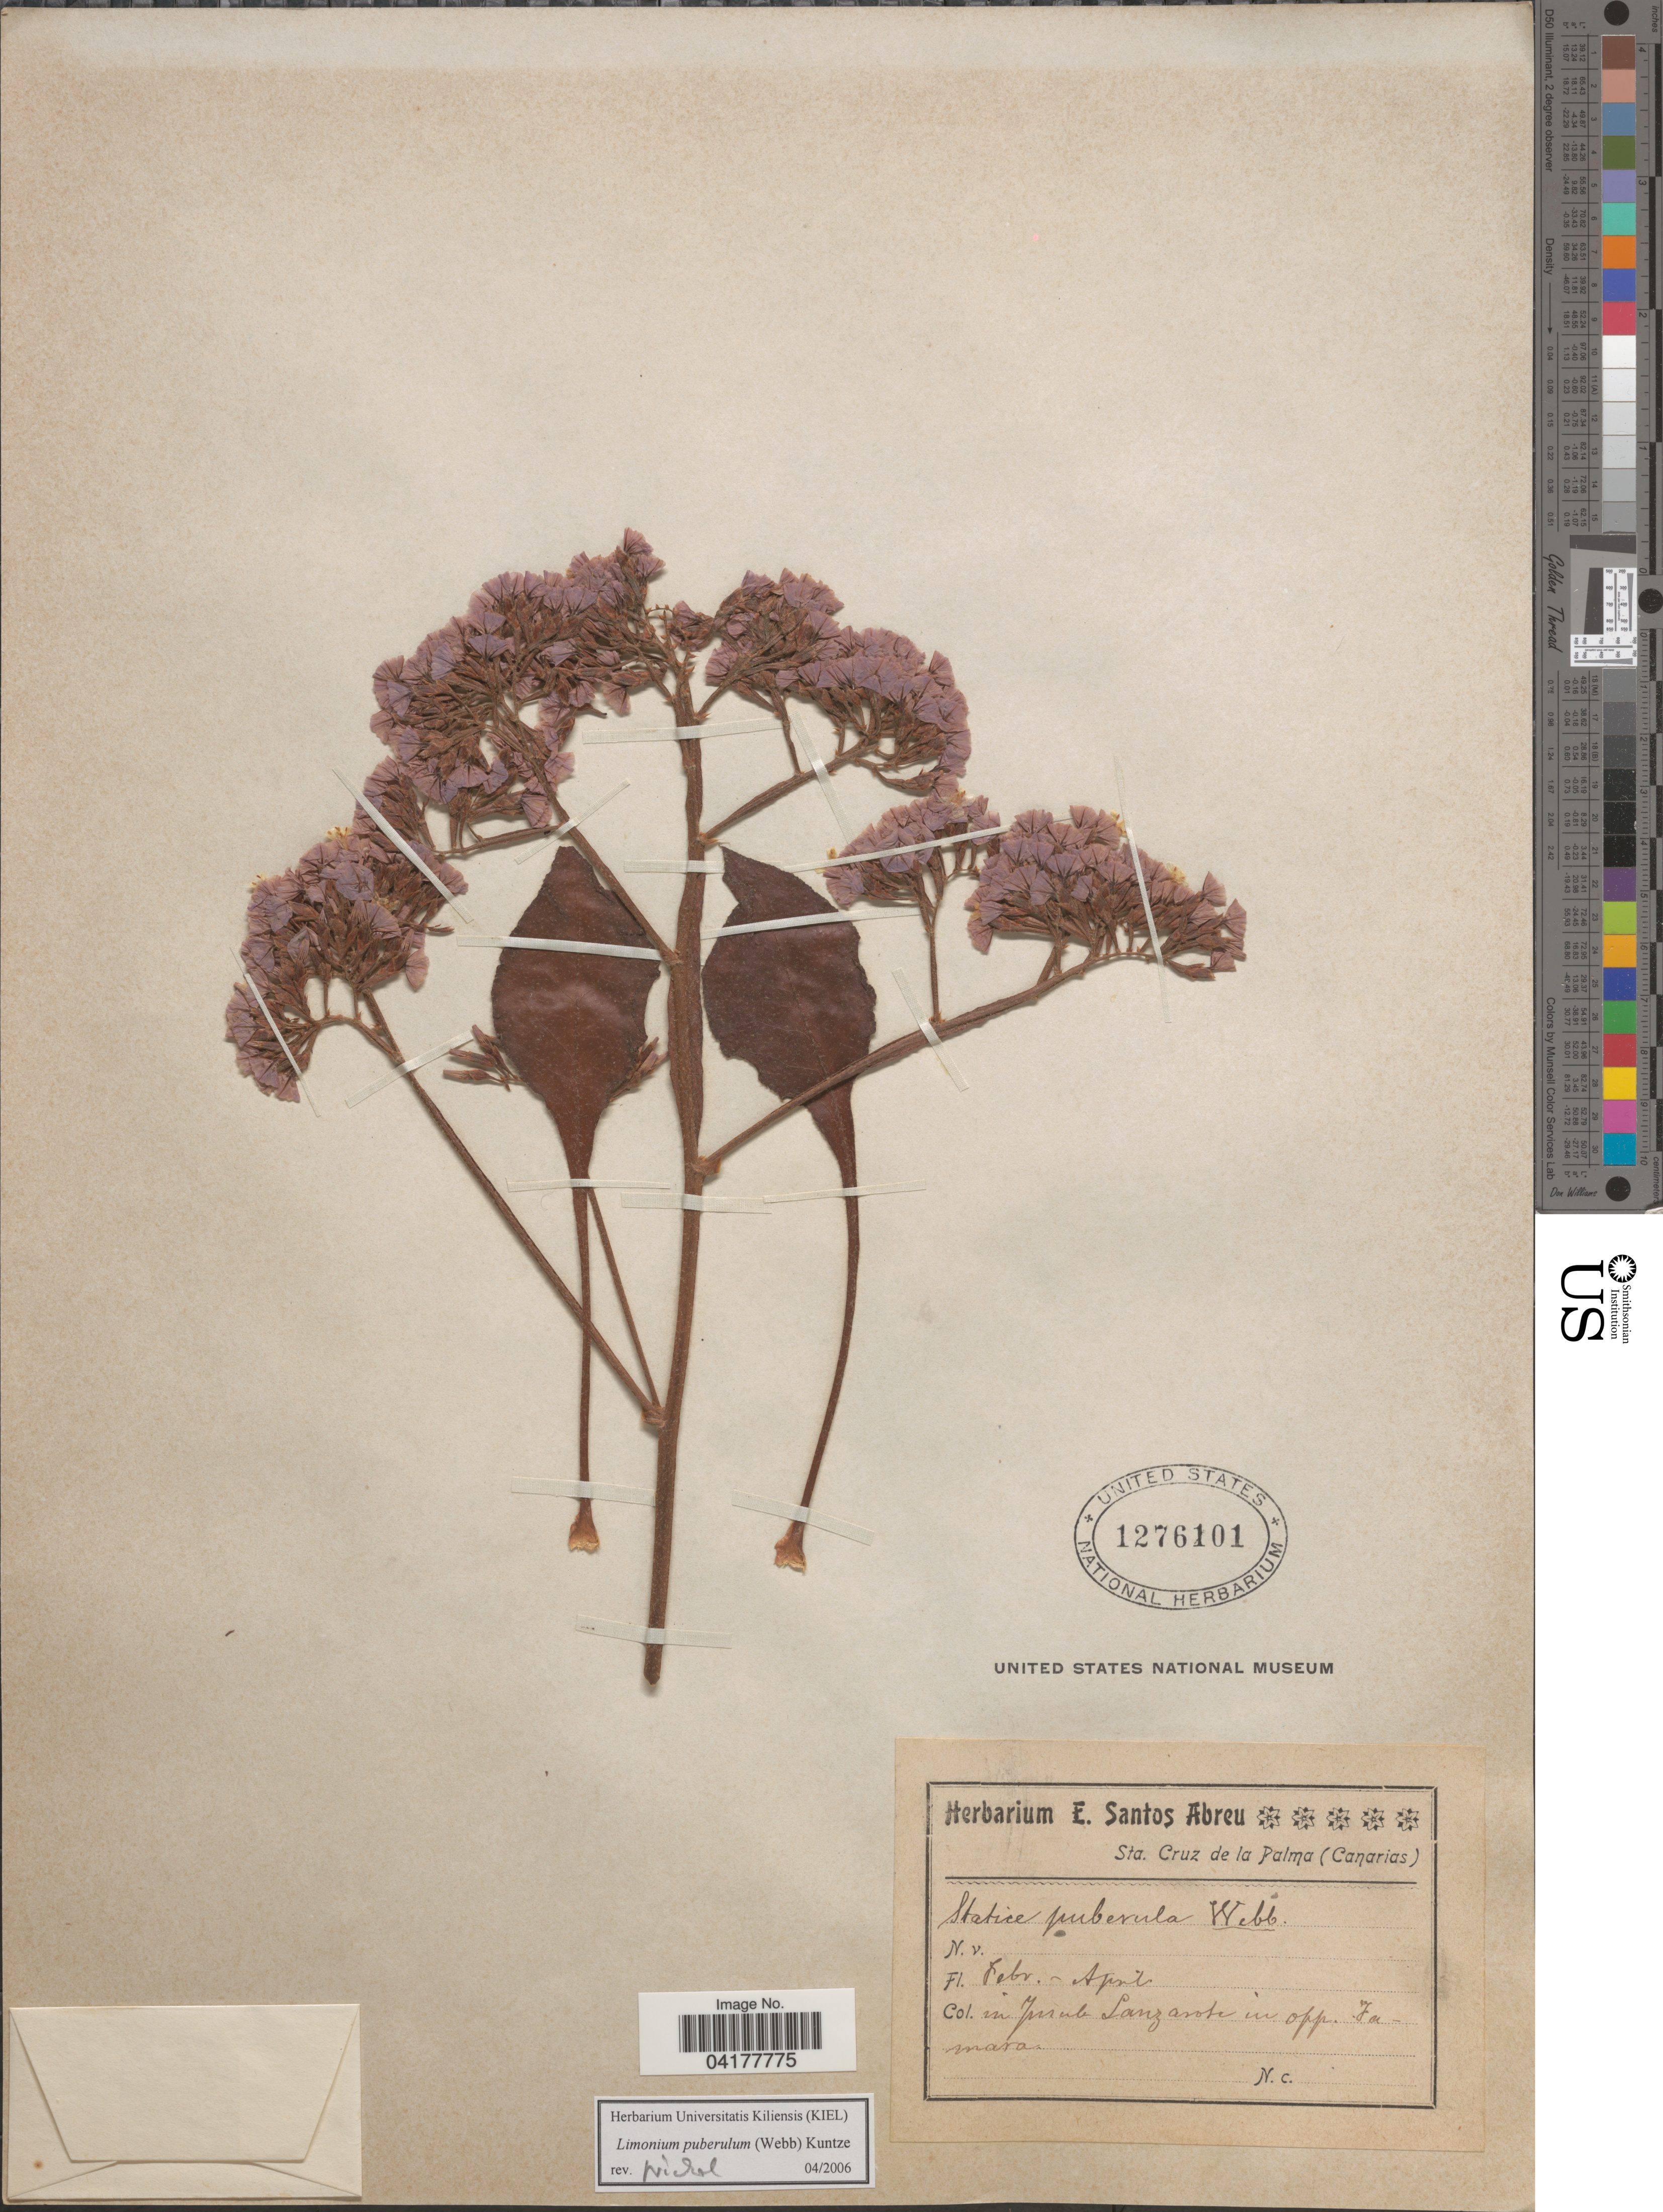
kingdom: Plantae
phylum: Tracheophyta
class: Magnoliopsida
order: Caryophyllales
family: Plumbaginaceae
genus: Limonium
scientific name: Limonium puberulum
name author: (Webb ex Lindl.) Kuntze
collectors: Ex herb. E. Santos Abreu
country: Spain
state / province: Canarias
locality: In [illegible text] Lanzarote in opp. Famara.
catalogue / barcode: US 1276101